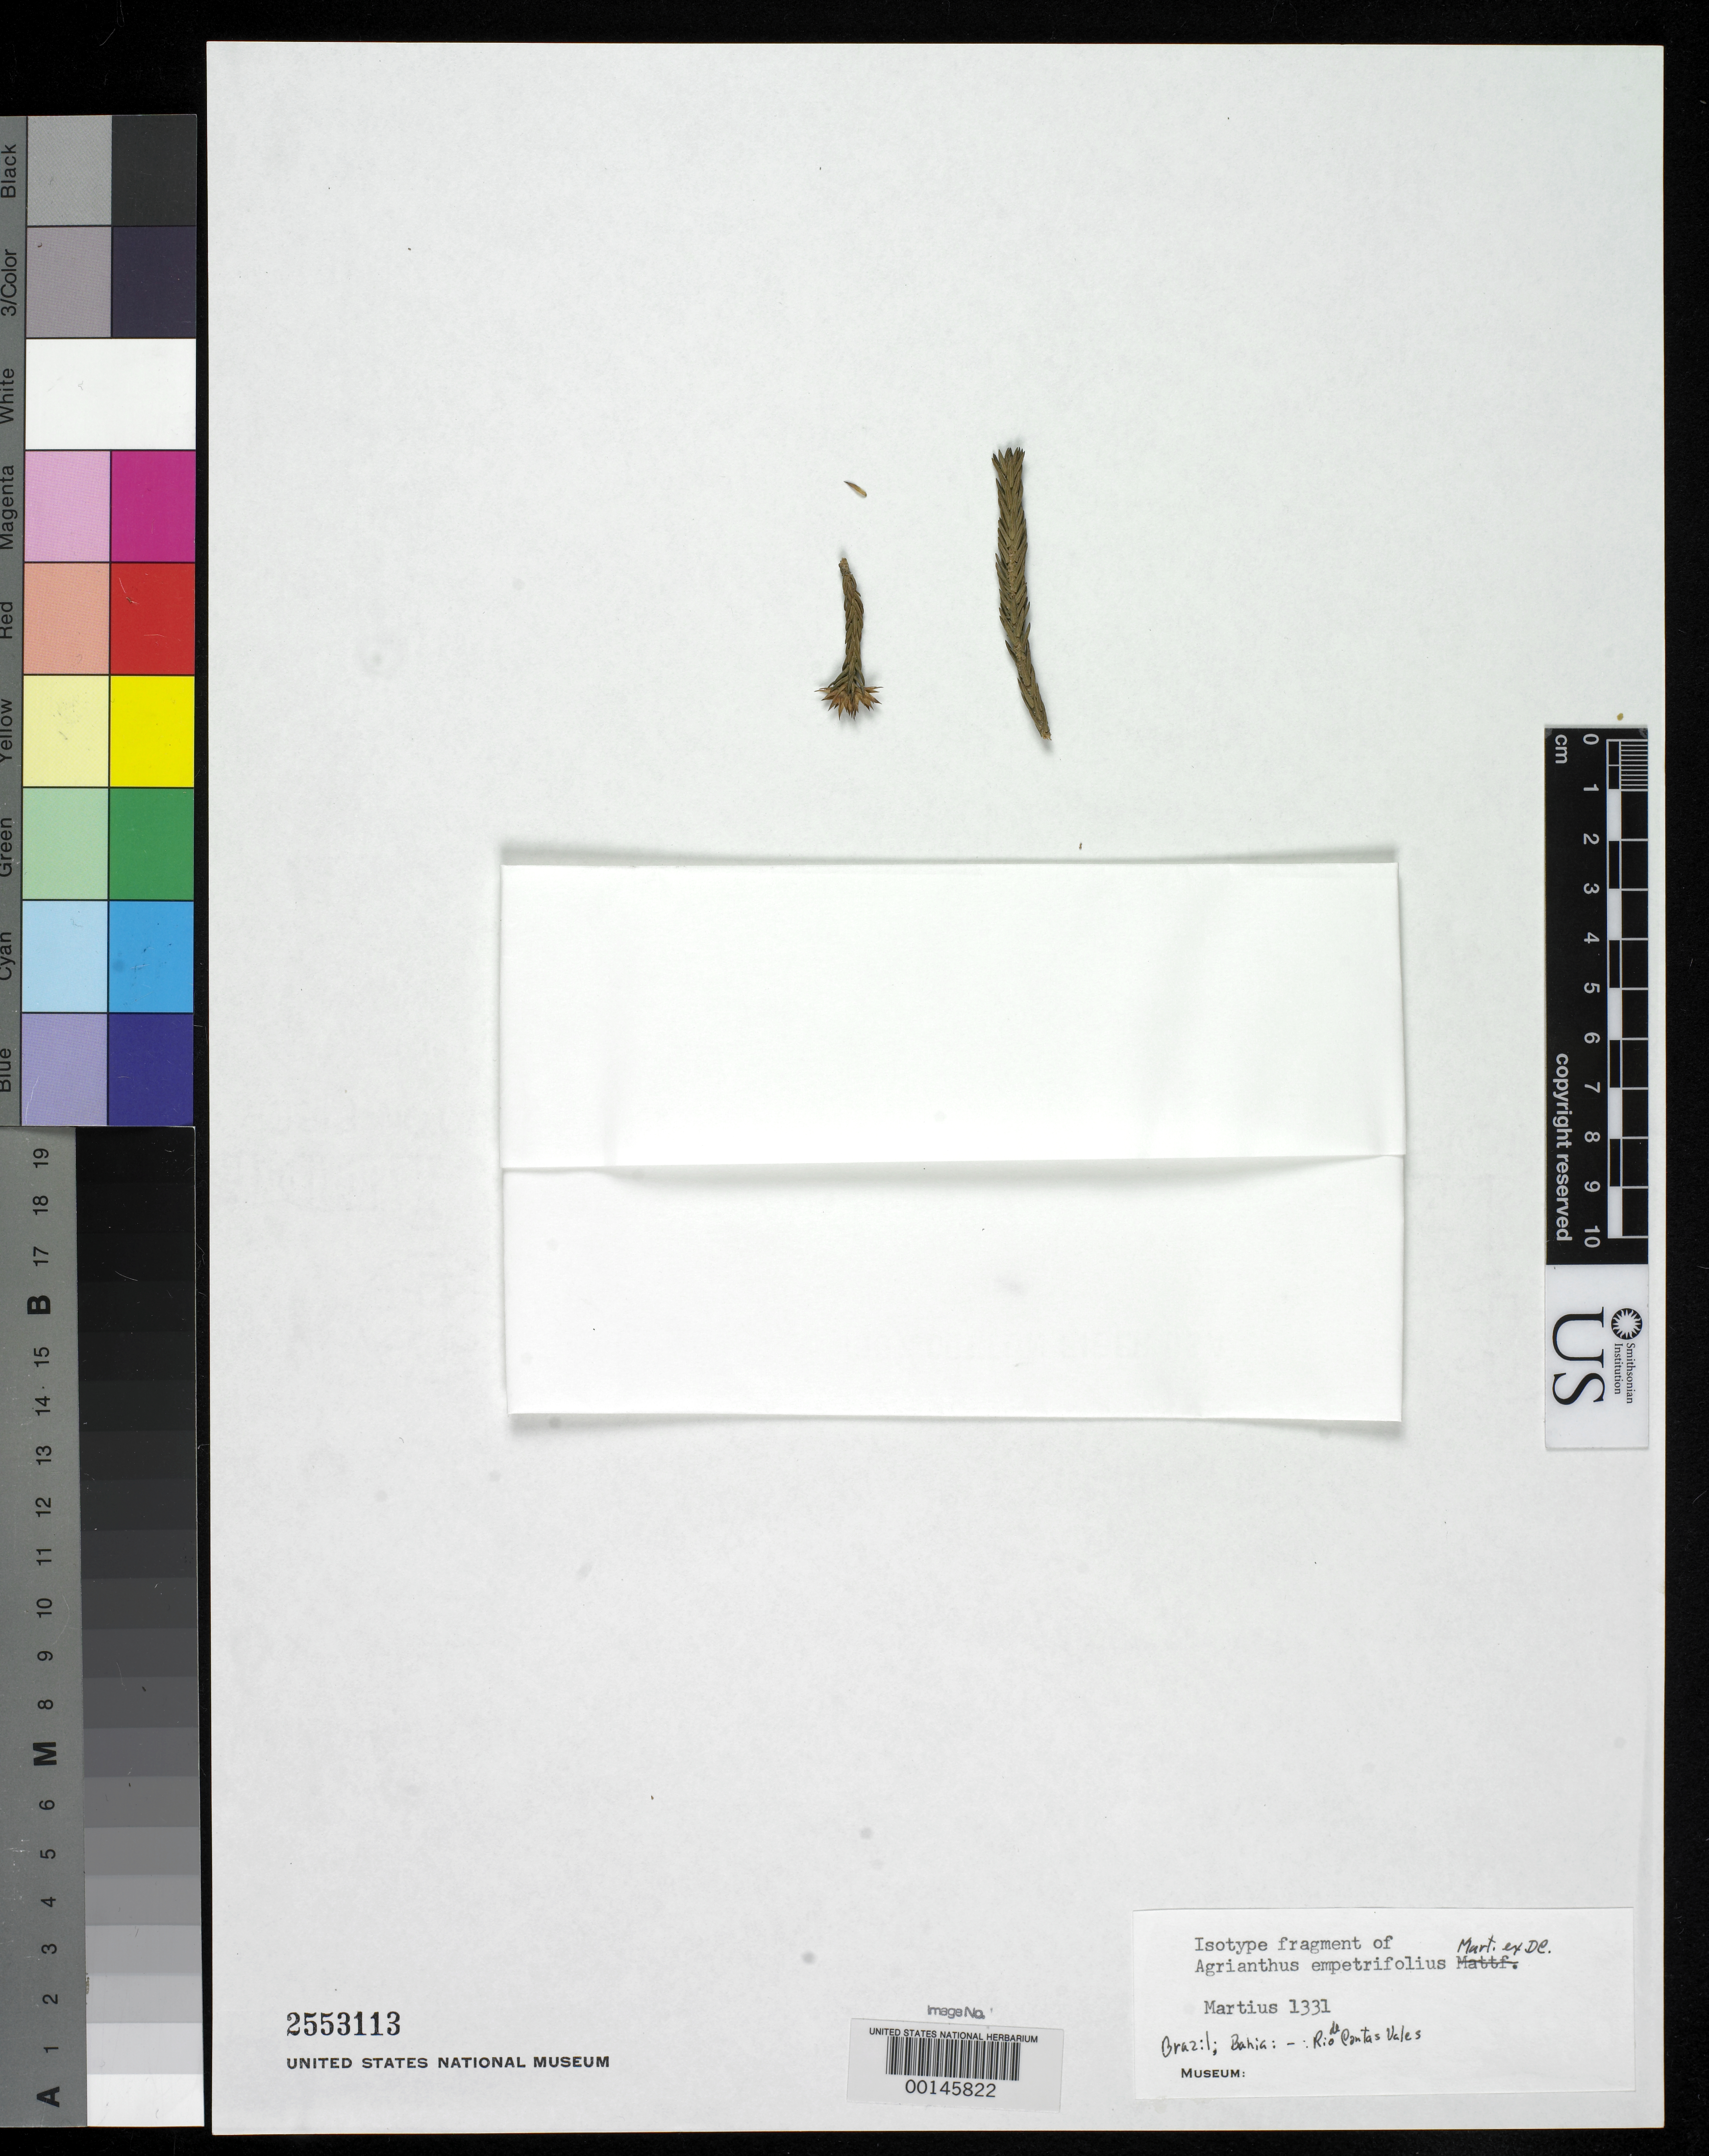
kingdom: Plantae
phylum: Tracheophyta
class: Magnoliopsida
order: Asterales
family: Asteraceae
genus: Agrianthus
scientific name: Agrianthus empetrifolius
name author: Mart. ex DC.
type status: Type Material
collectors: C. F. Martius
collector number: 1331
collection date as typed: Oct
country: Brazil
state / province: Bahia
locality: Rio de Contas Vales.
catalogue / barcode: US 2553113